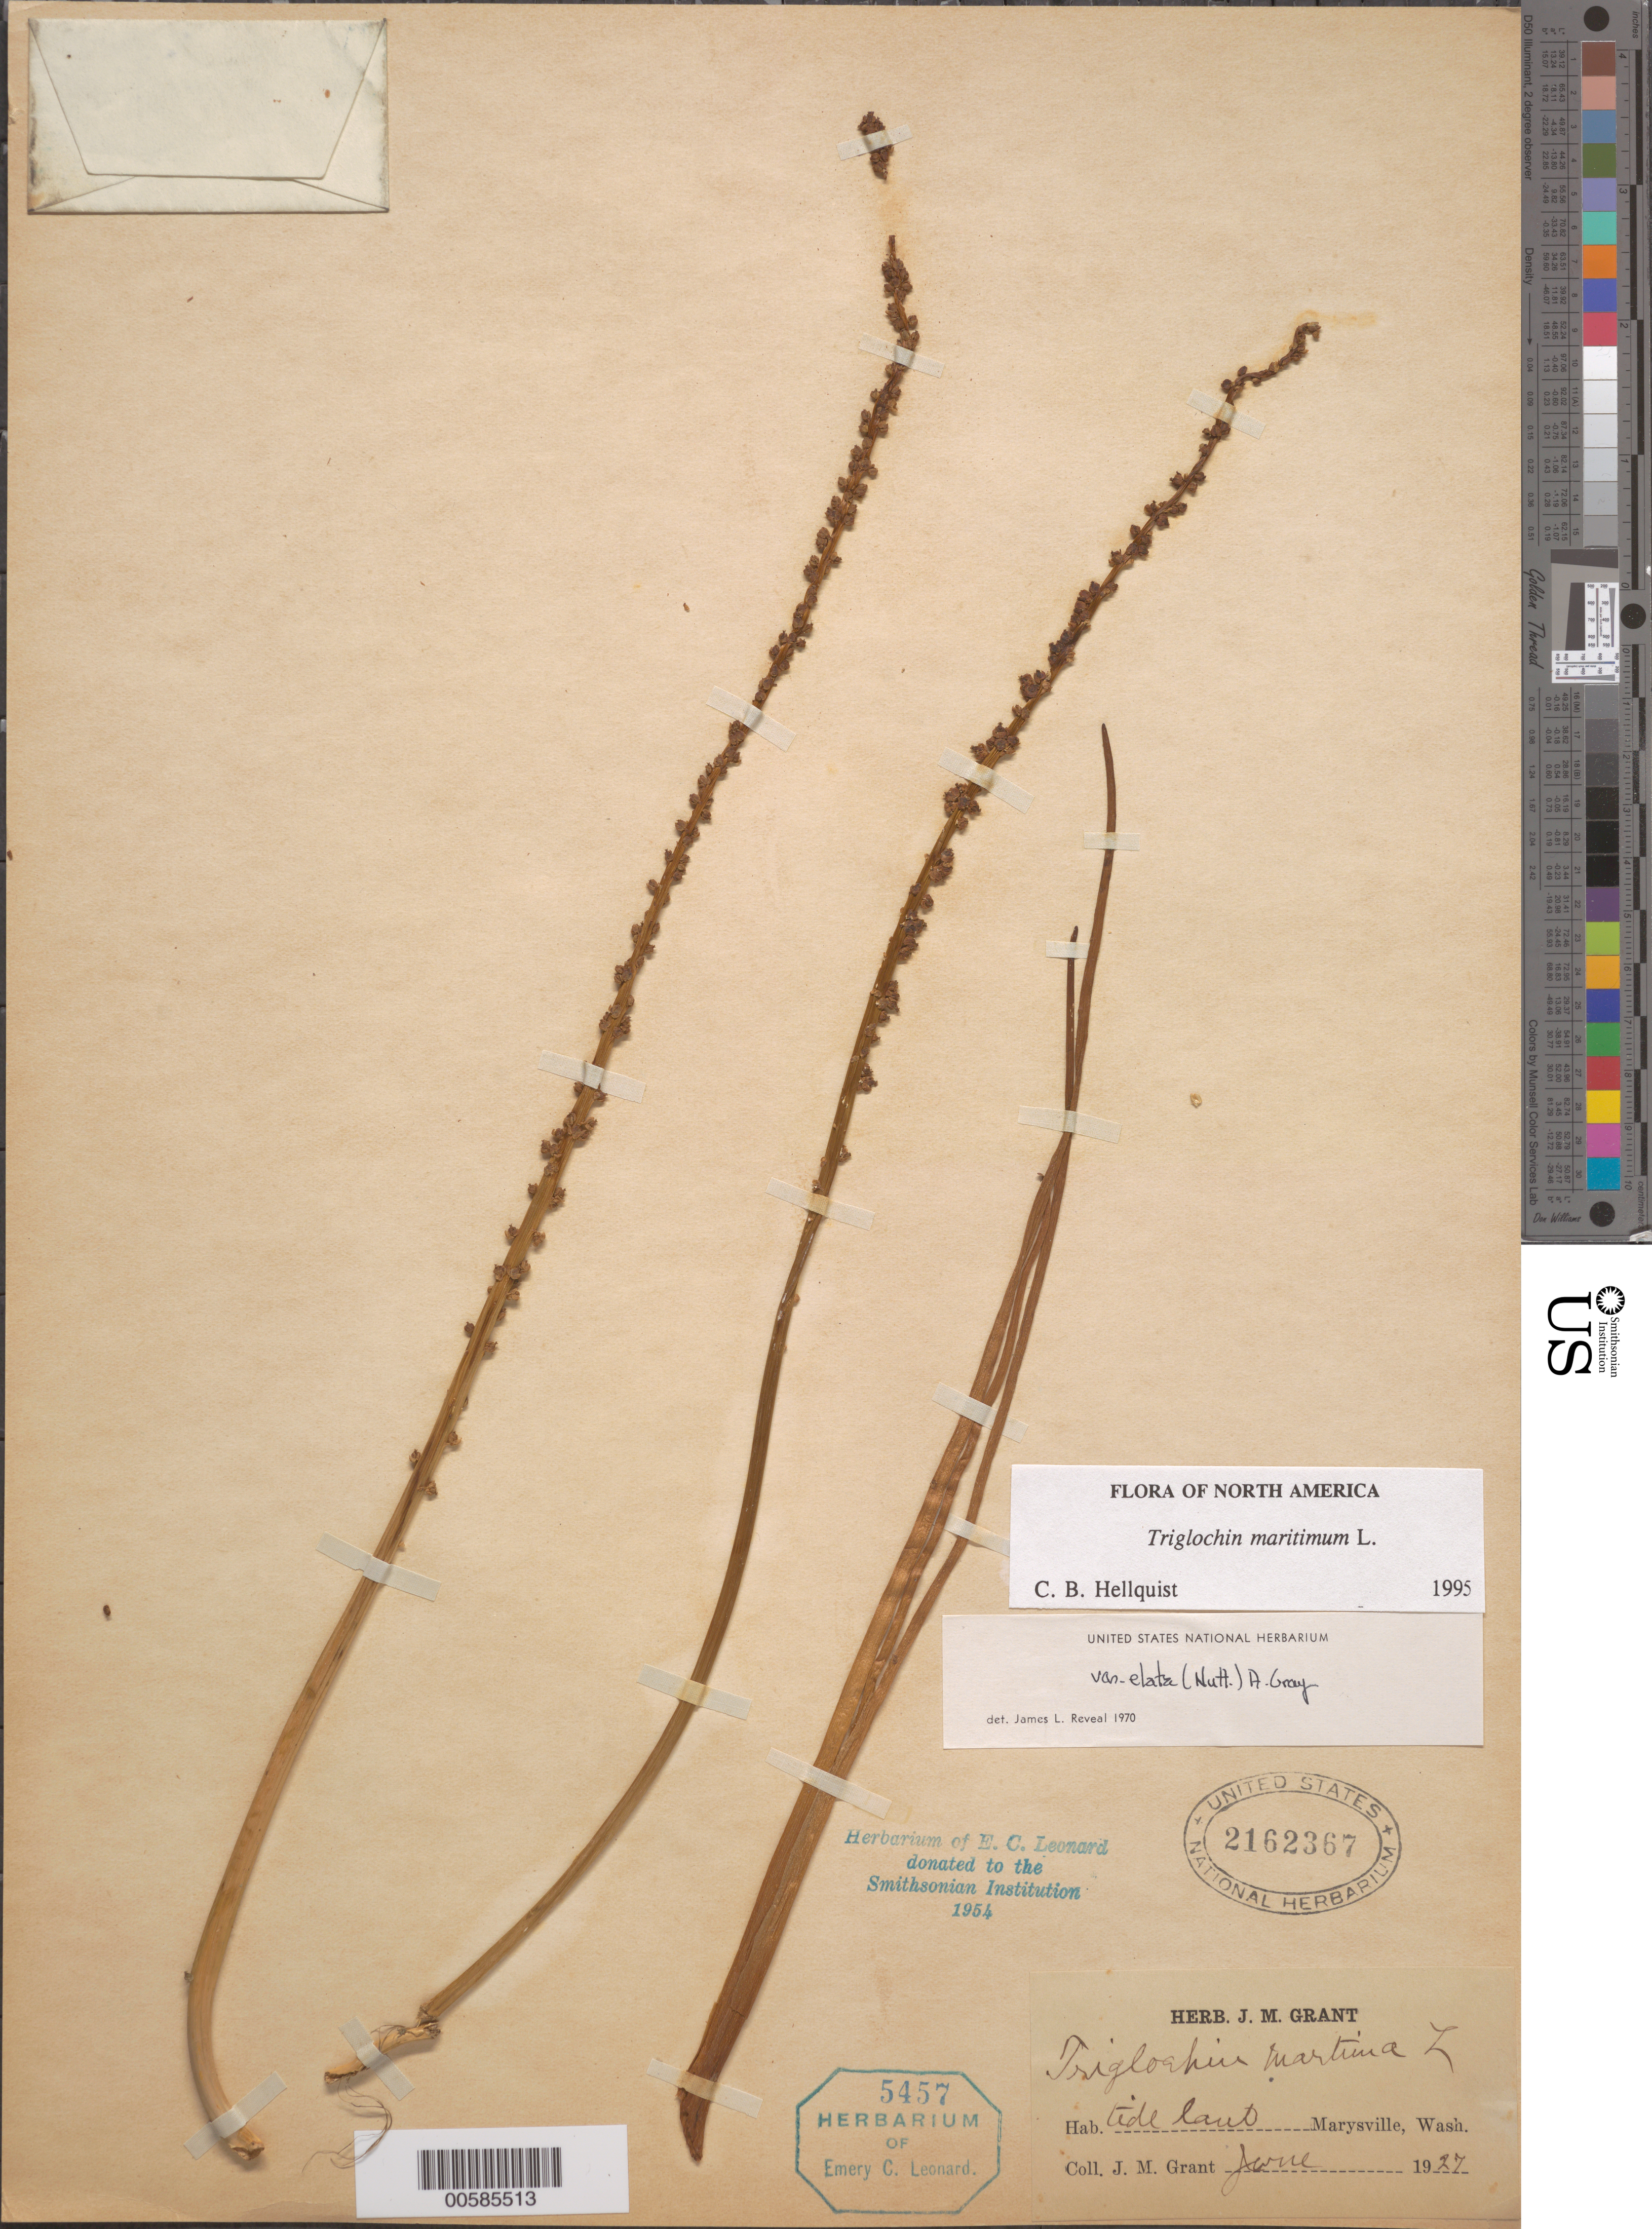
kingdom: Plantae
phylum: Tracheophyta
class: Liliopsida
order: Alismatales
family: Juncaginaceae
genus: Triglochin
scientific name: Triglochin maritima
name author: L.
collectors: J. M. Grant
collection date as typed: Jun 1927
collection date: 1927-06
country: United States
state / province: Washington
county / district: Snohomish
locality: Marysville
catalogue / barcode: US 2162367